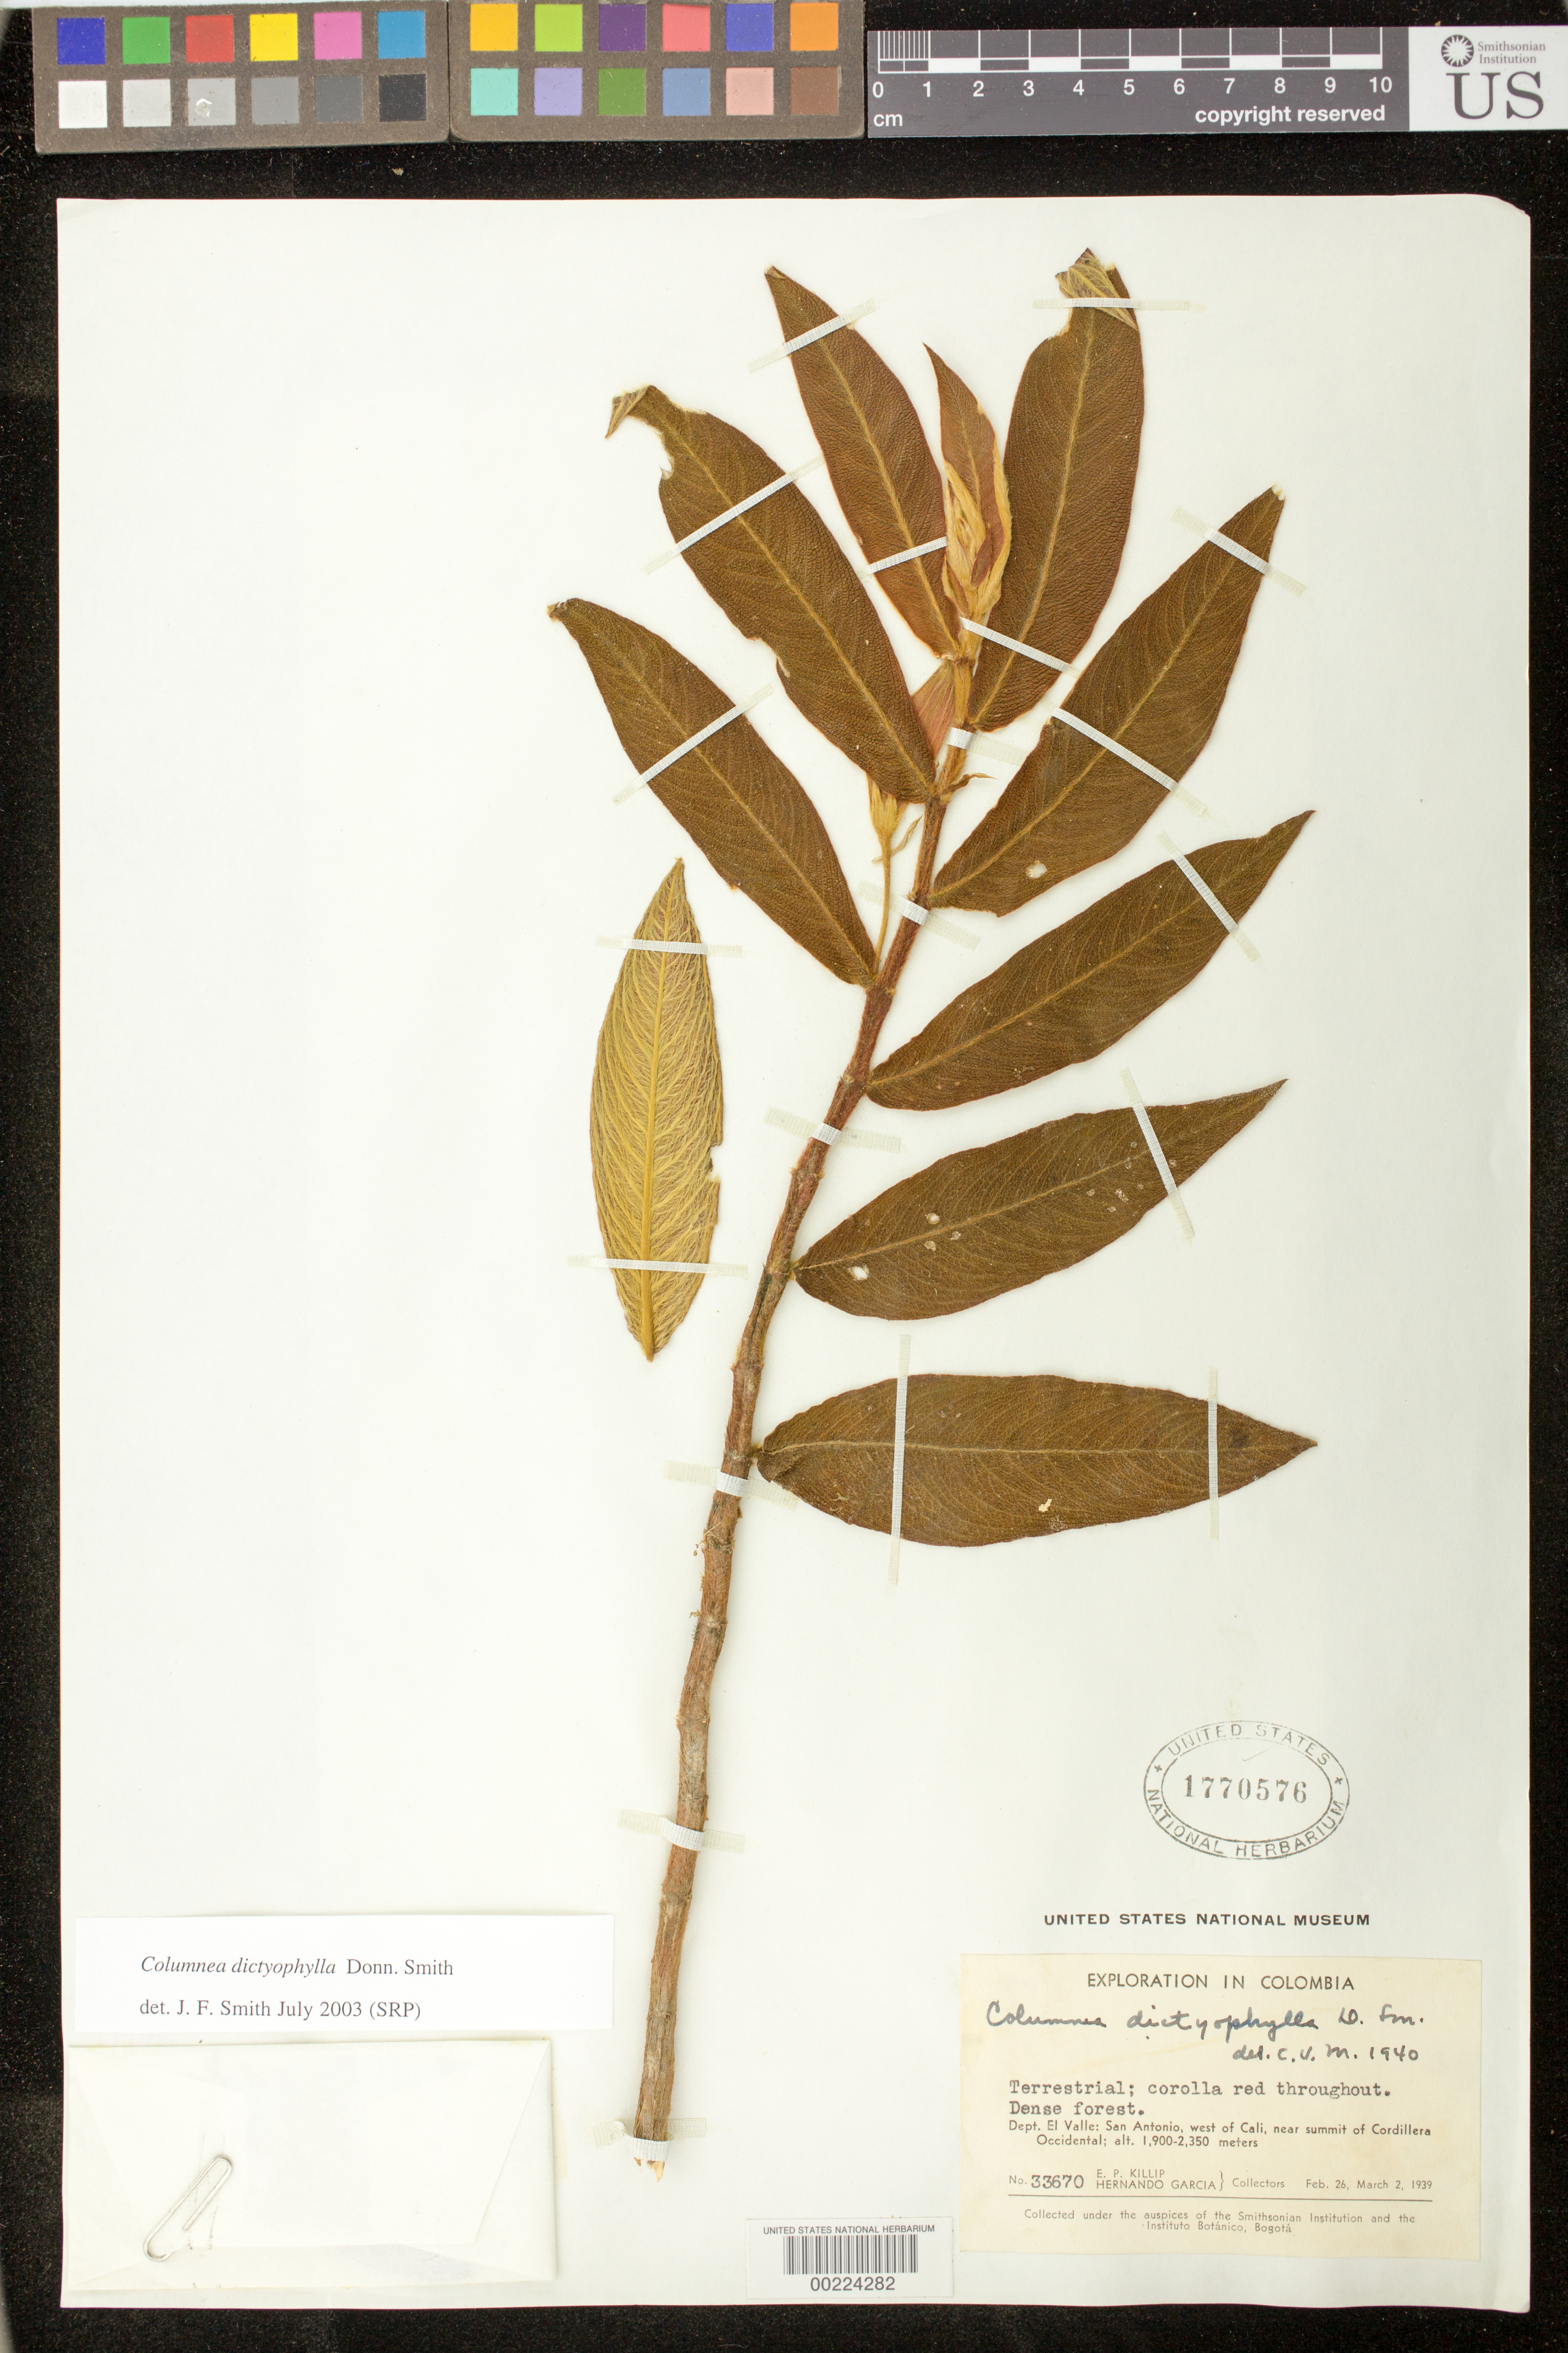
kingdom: Plantae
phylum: Tracheophyta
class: Magnoliopsida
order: Lamiales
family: Gesneriaceae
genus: Columnea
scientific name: Columnea dictyophylla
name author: Donn. Sm.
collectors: E. P. Killip & H. Garcia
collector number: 33670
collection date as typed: Feb-Mar 1939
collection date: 1939-02/1939-03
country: Colombia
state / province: Valle del Cauca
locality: San Antonio, W of Cali, near summit of Cordillera Occidental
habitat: Dense forest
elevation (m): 1900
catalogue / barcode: US 1770576